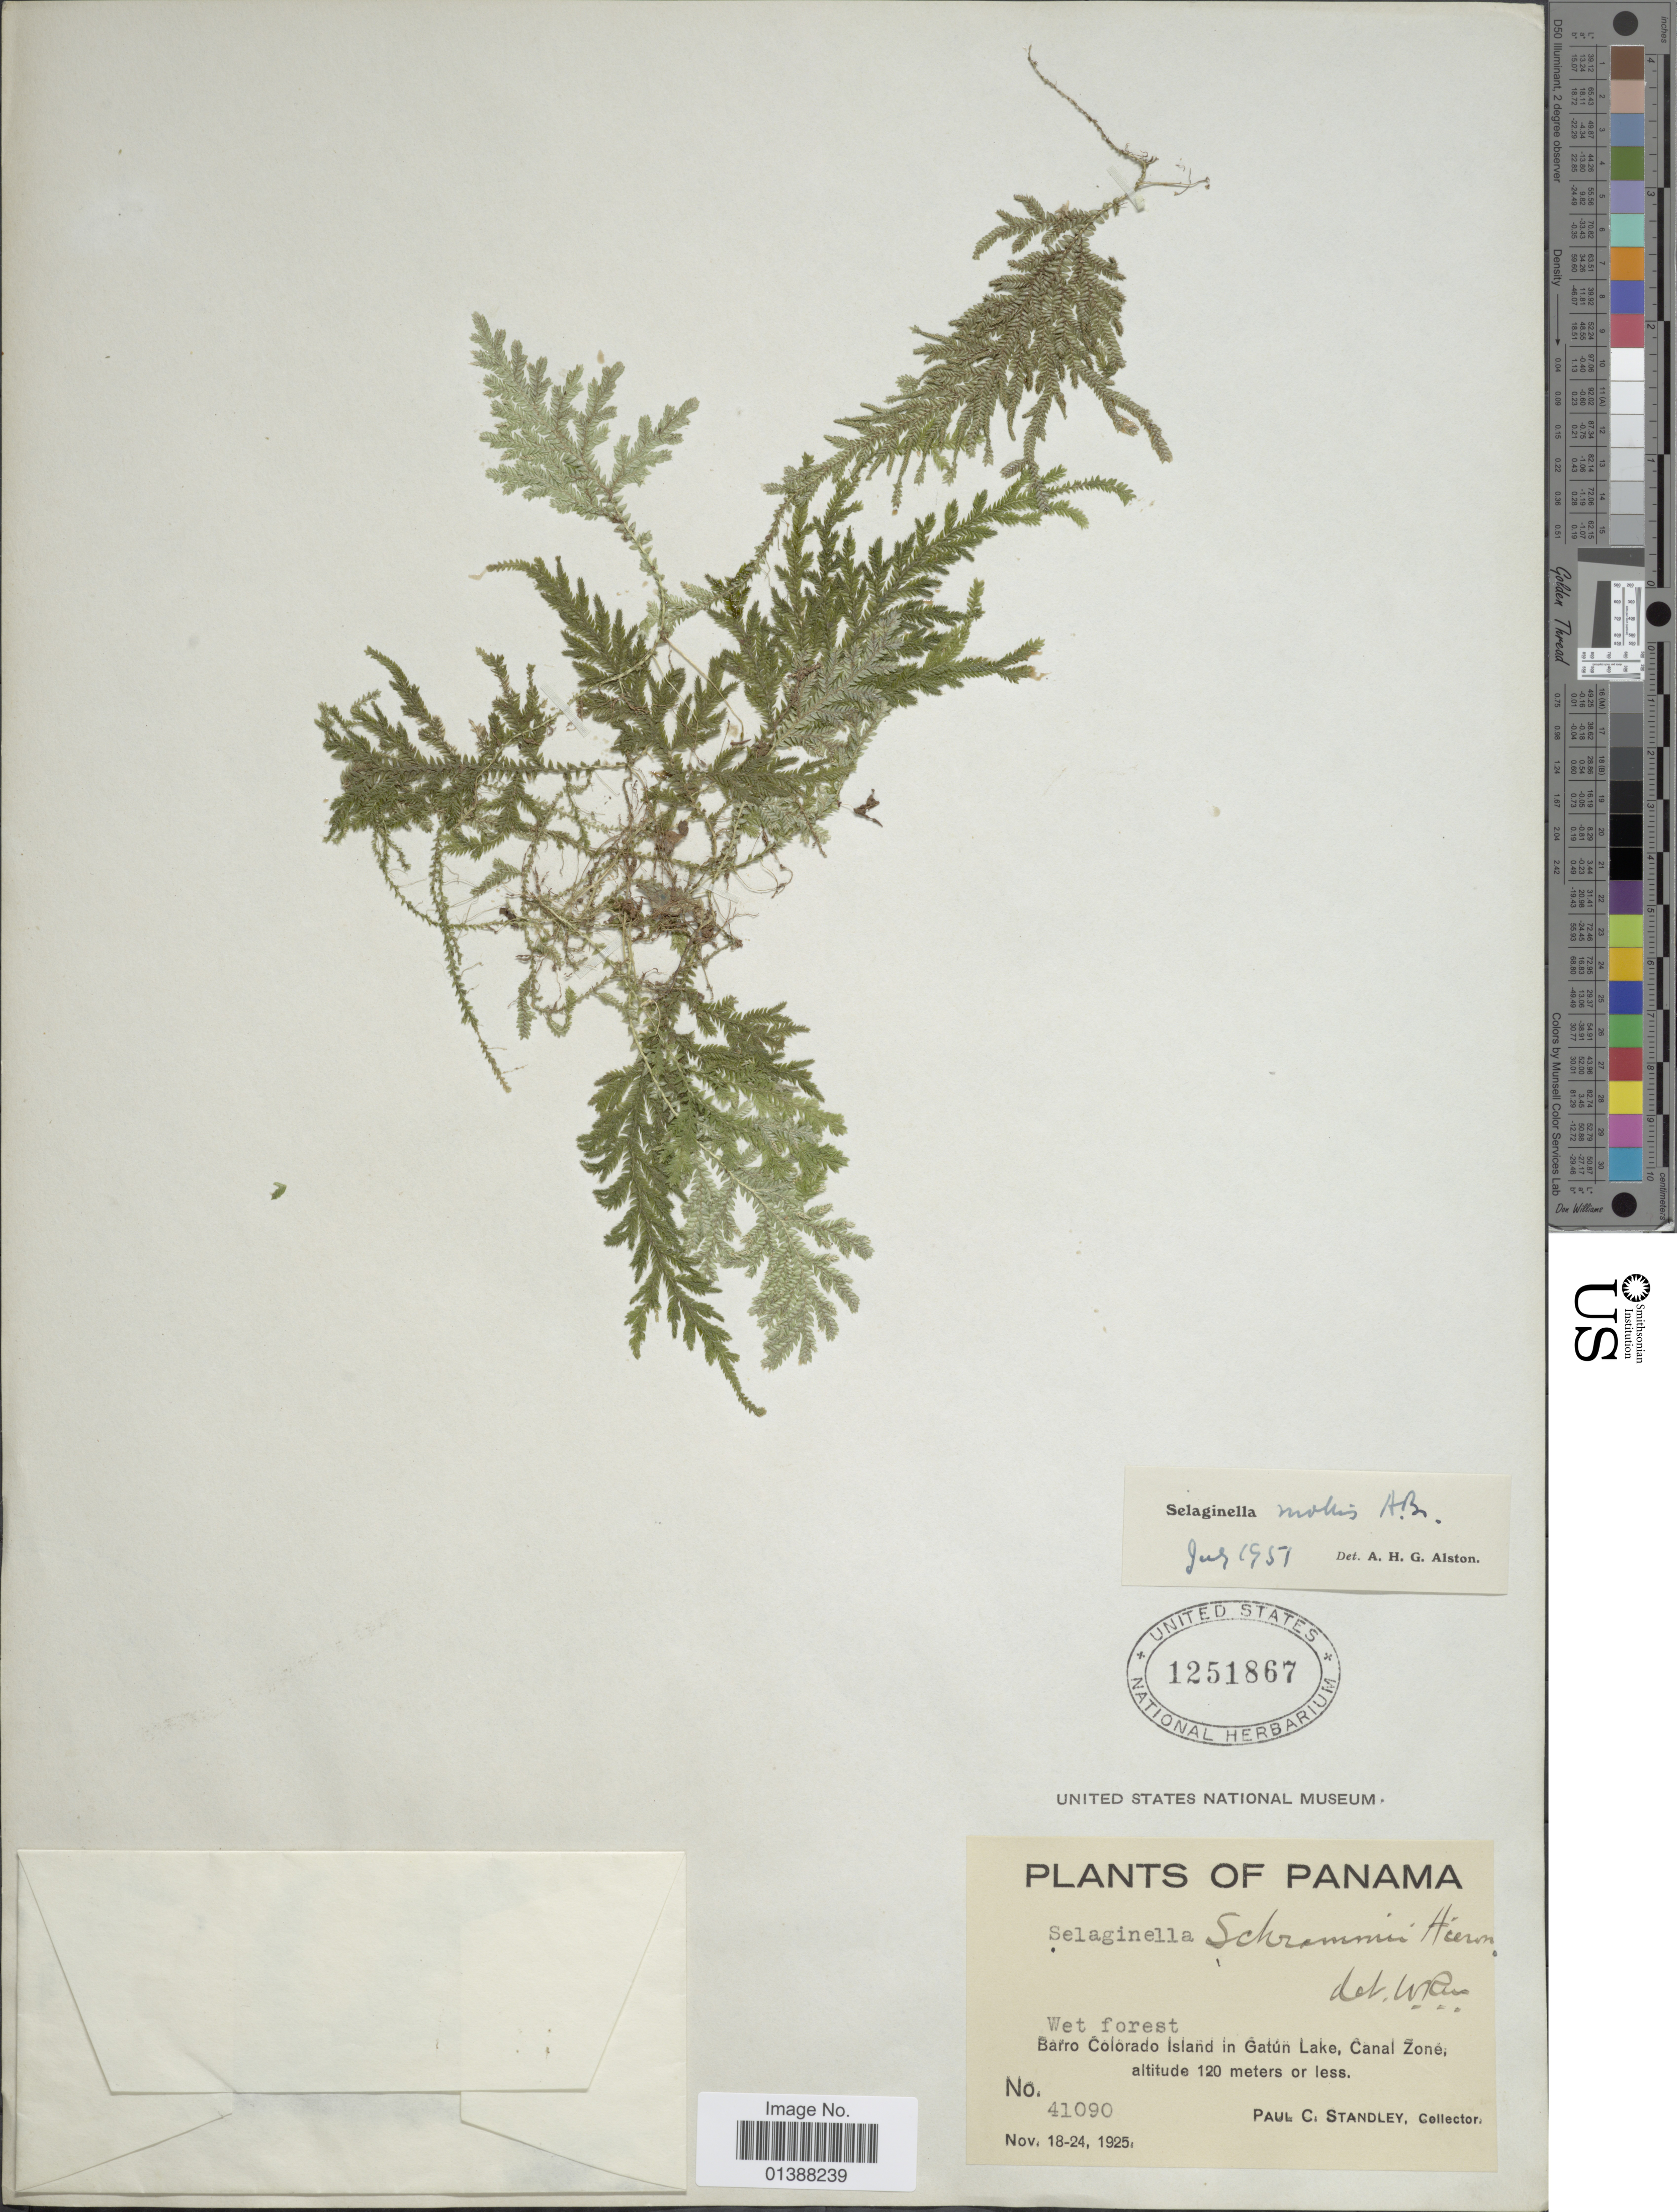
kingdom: Plantae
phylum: Tracheophyta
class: Lycopodiopsida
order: Selaginellales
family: Selaginellaceae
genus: Selaginella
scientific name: Selaginella mollis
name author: A. Braun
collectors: P. C. Standley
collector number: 41090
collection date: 1925-11-18/1925-11-24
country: Panama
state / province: Panamá Oeste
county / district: Canal Zone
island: Barro Colorado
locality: Barro Colorado Island in Gatun Lake, Canal Zone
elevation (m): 120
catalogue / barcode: US 1251867